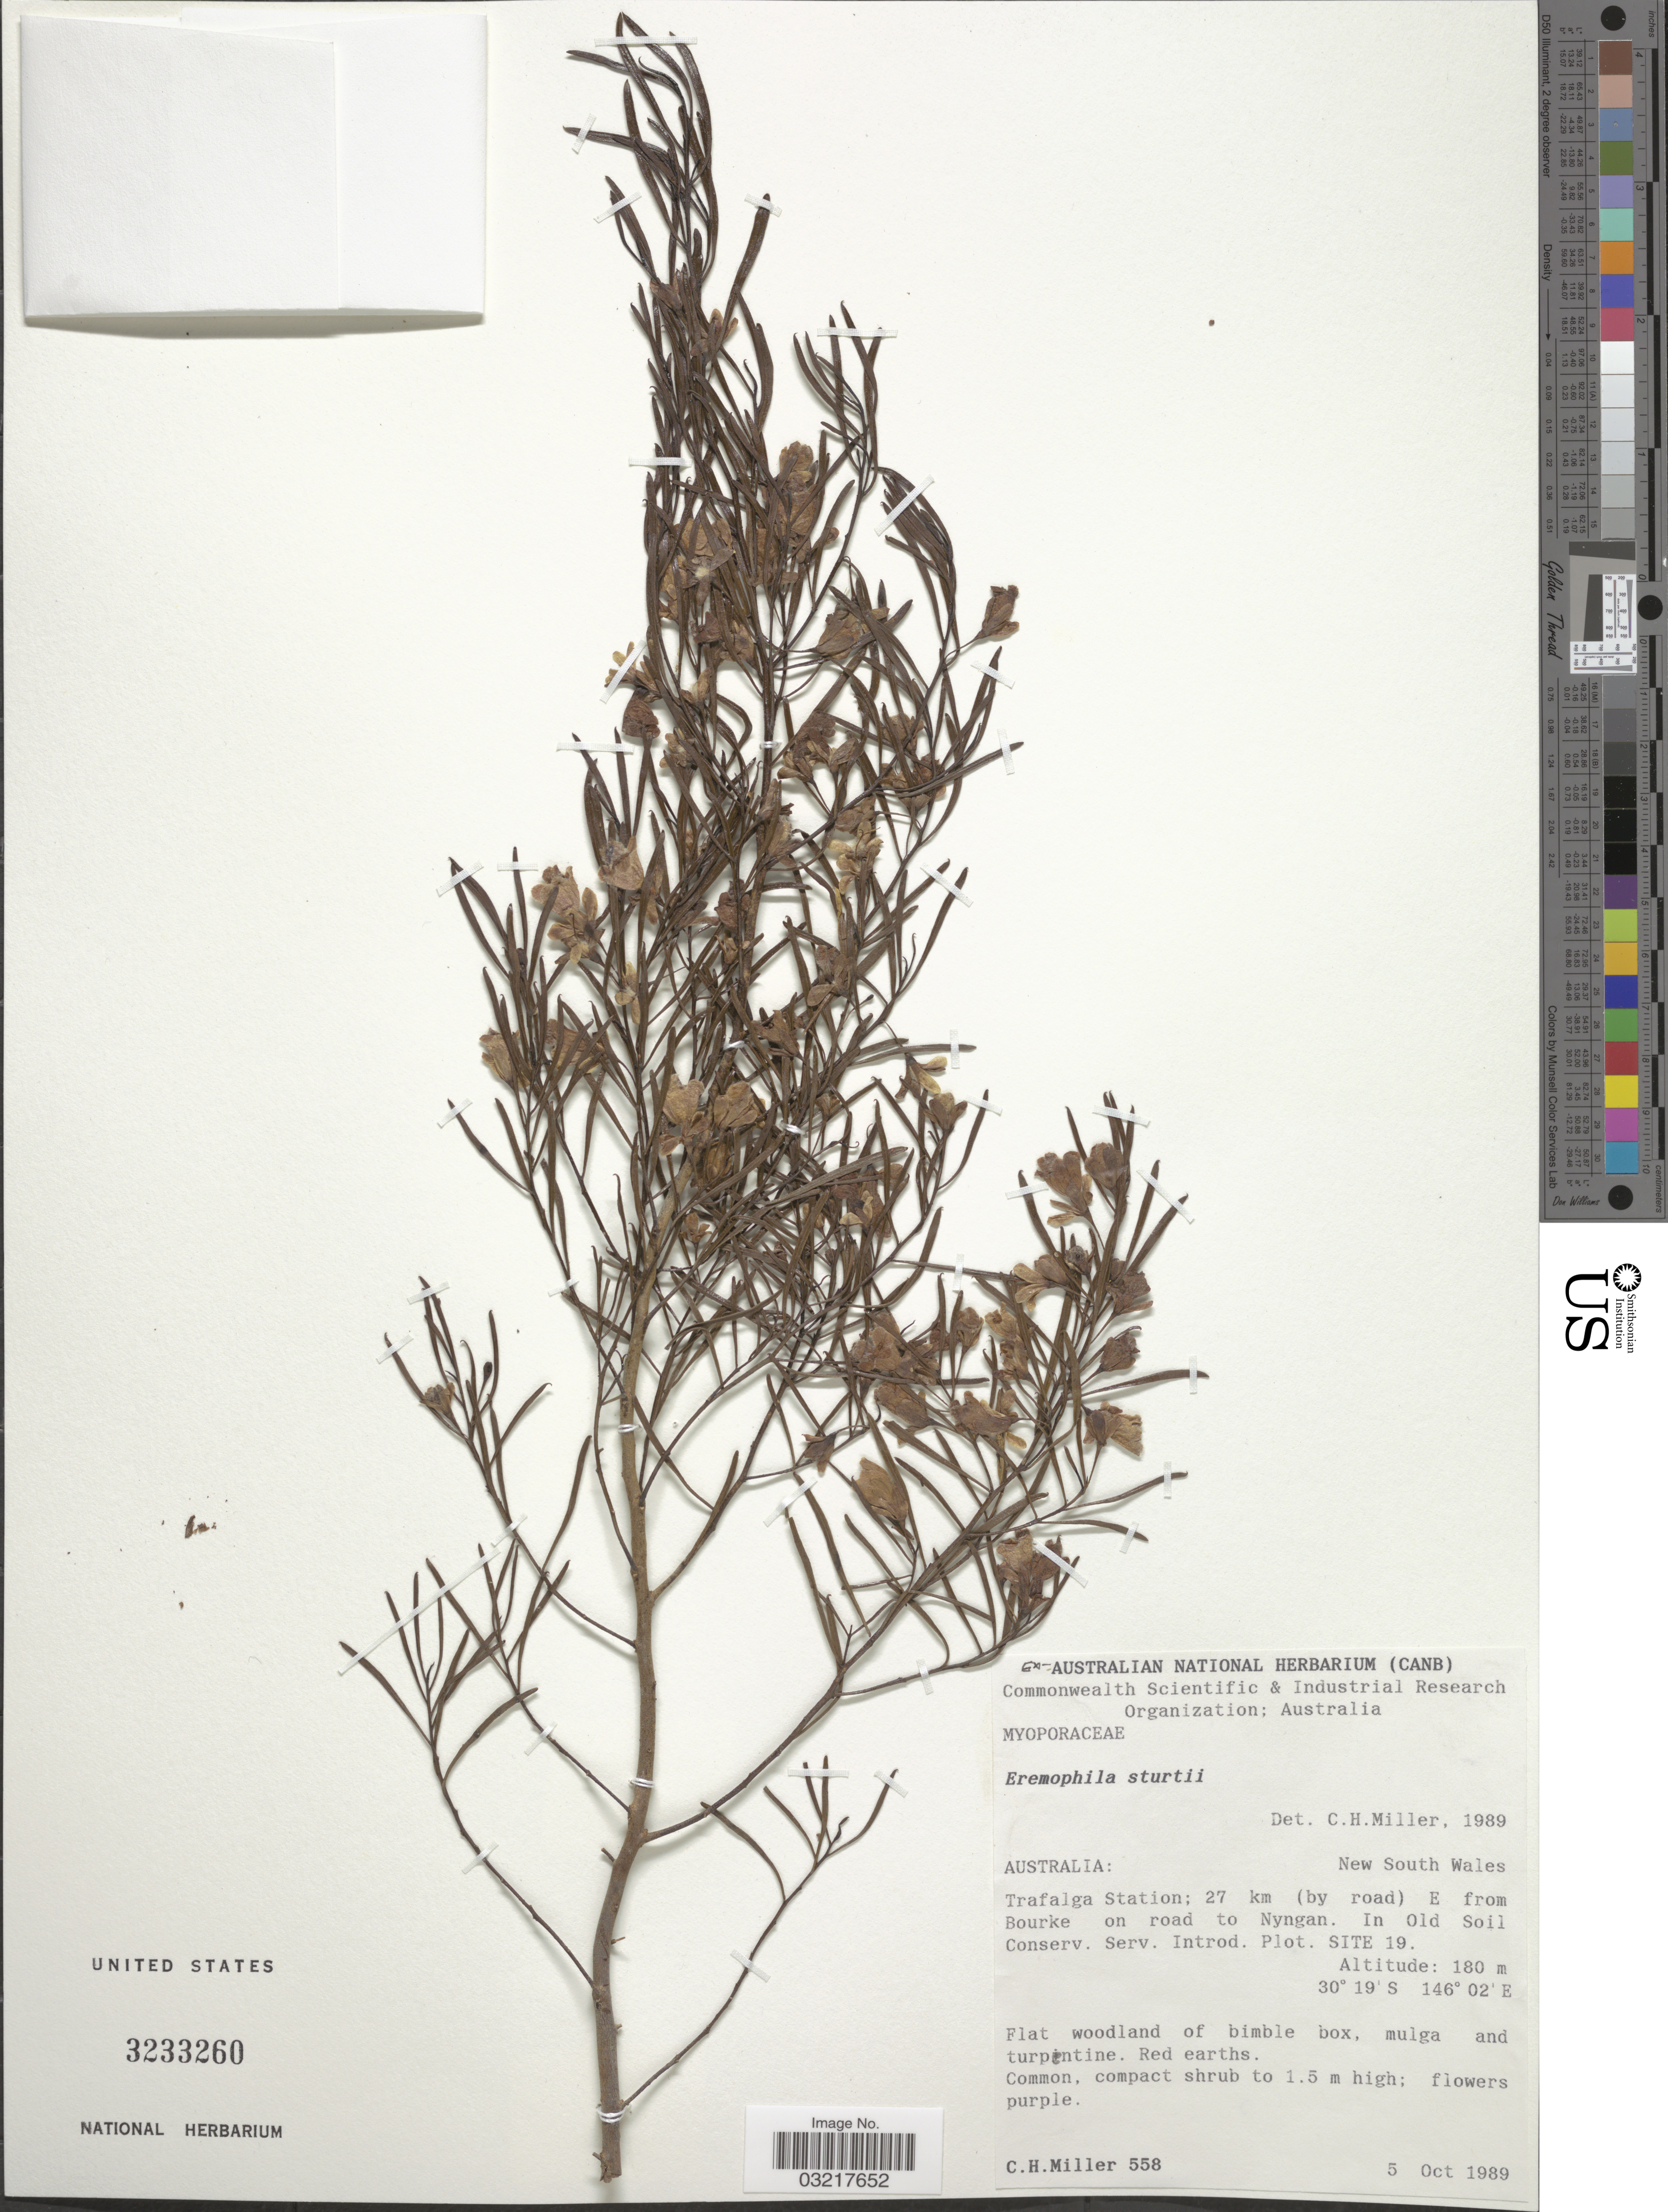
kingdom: Plantae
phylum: Tracheophyta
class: Magnoliopsida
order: Lamiales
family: Scrophulariaceae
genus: Eremophila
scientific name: Eremophila sturtii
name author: R. Br.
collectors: C. H. Miller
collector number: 558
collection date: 1989-10-05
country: Australia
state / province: New South Wales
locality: Trafalga Station; 27 km (by road) E from Bourke on road to Nyngan. In Old Soil Conserv. Serv. Introd. Plot. Site 19.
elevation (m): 180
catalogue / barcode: US 3233260